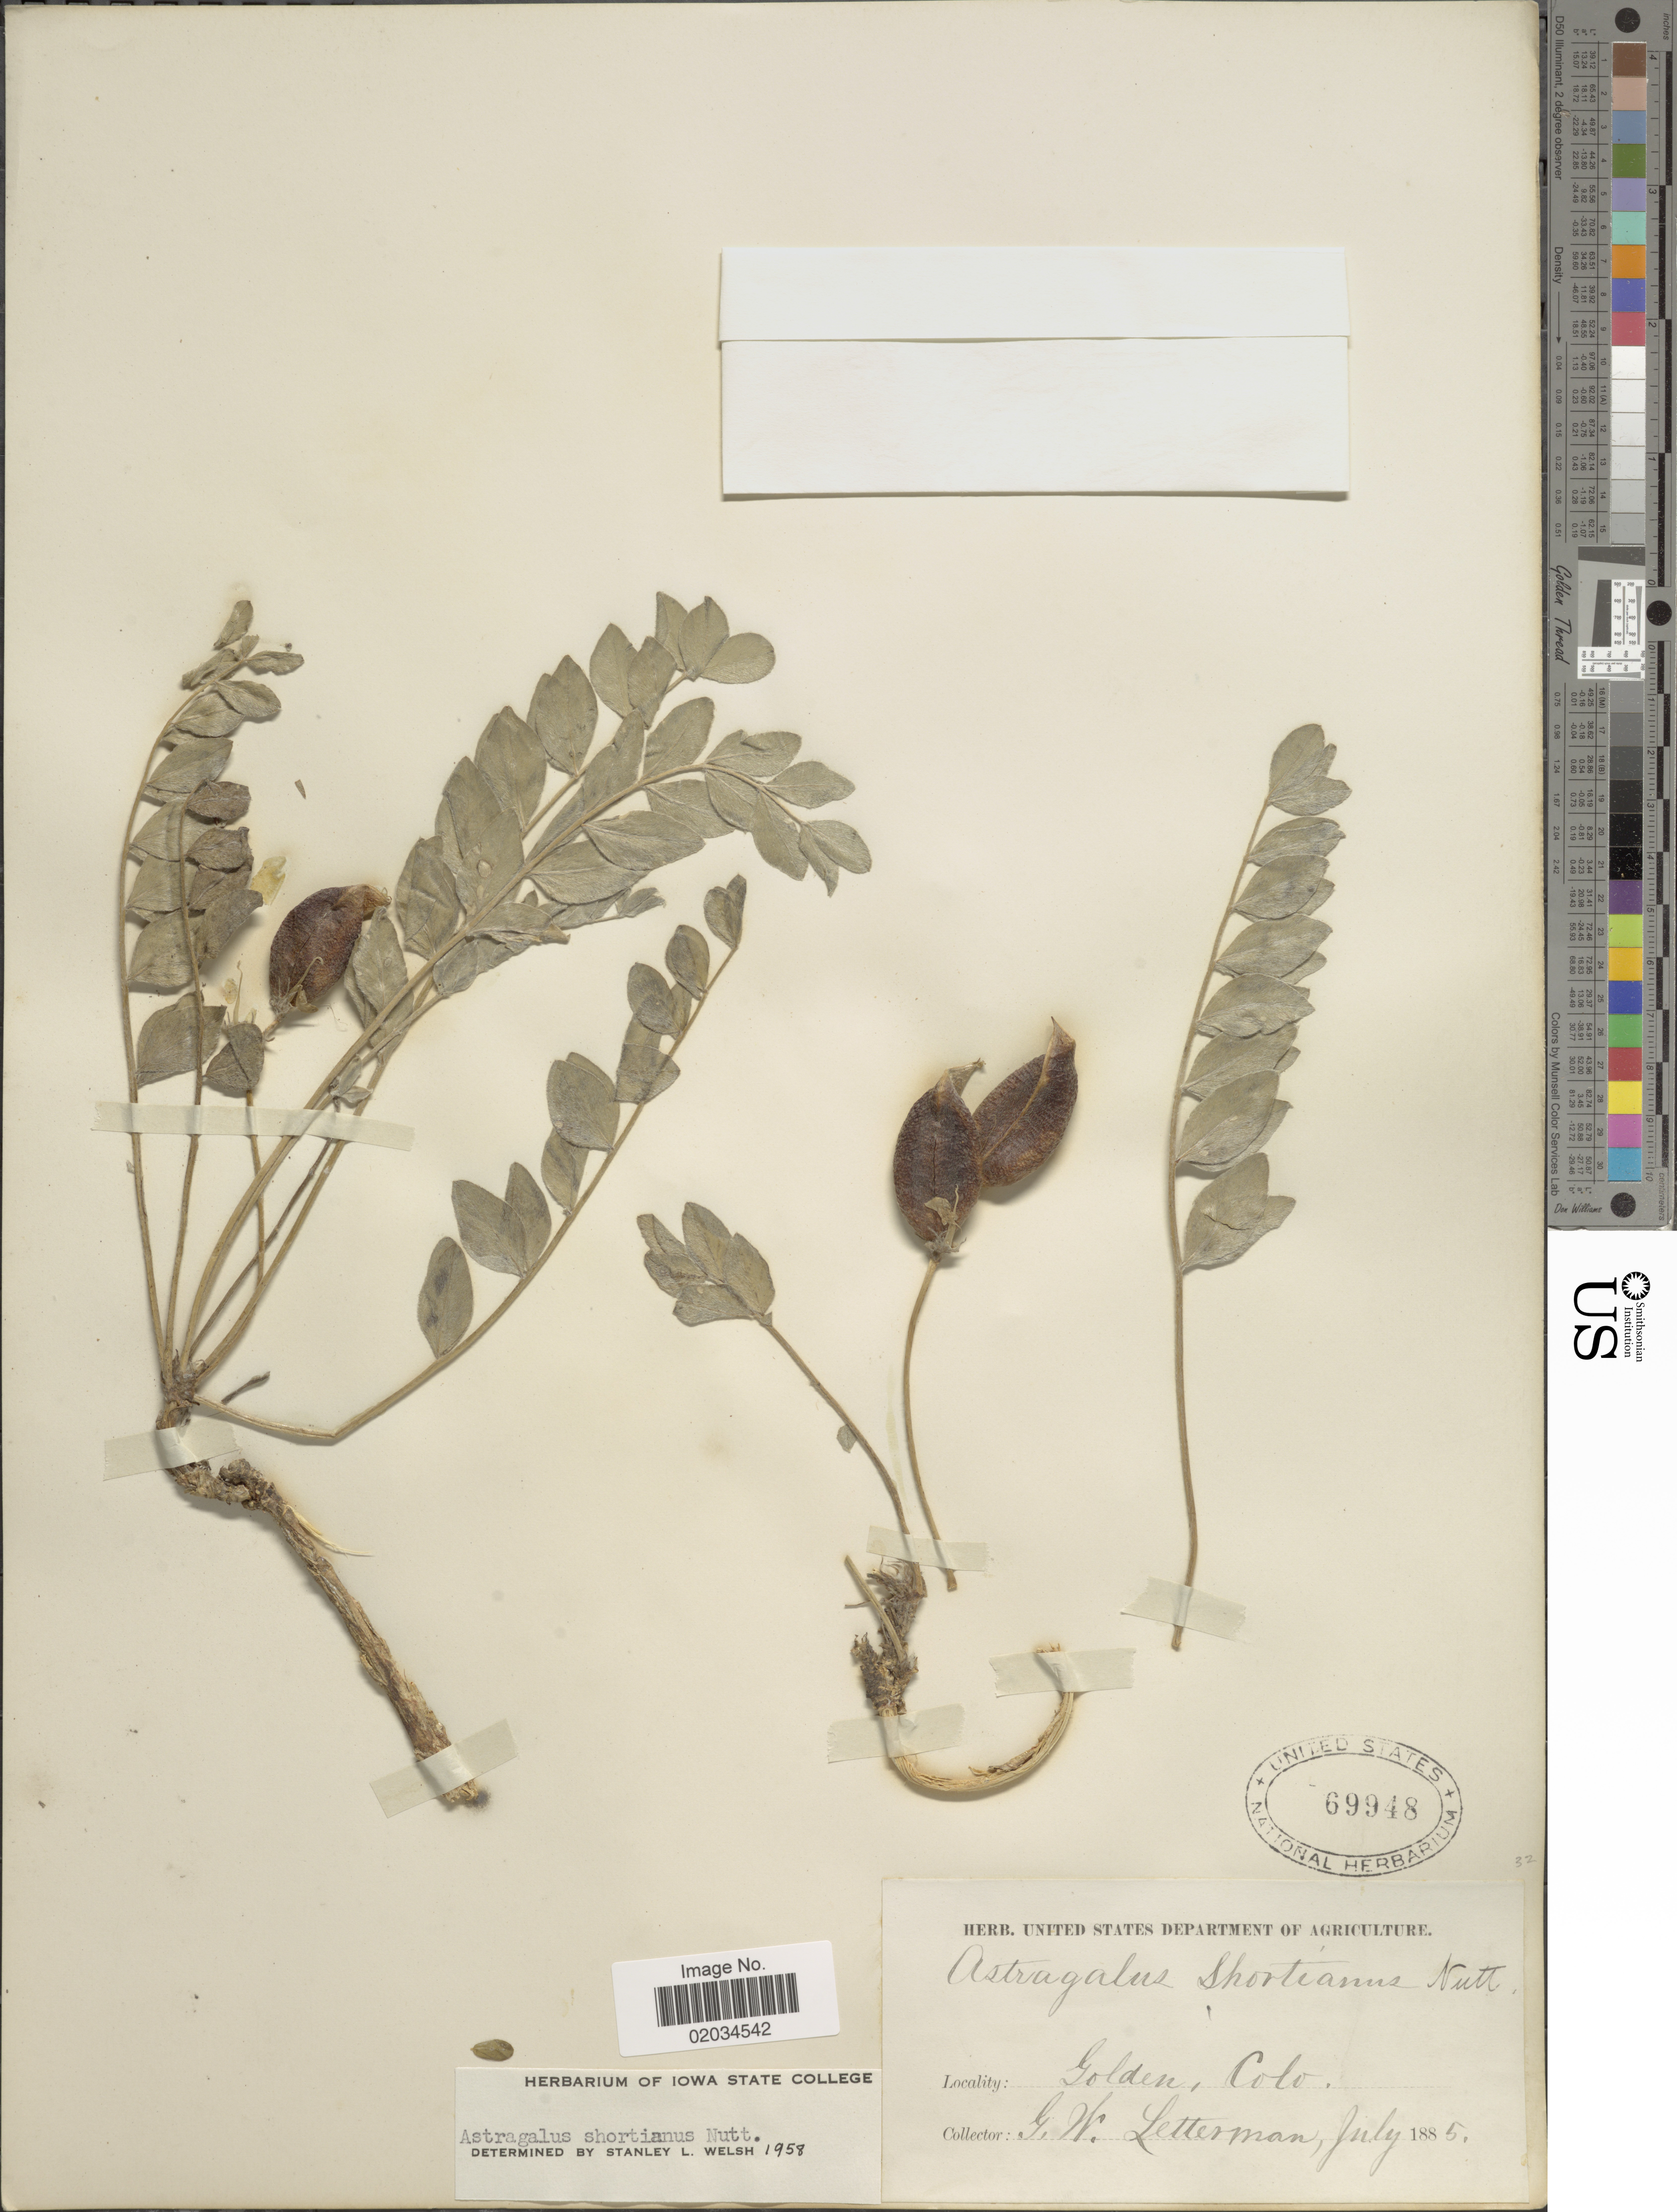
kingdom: Plantae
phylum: Tracheophyta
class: Magnoliopsida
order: Fabales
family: Fabaceae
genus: Astragalus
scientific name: Astragalus shortianus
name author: Nutt.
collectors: G. W. Letterman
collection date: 1885-07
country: United States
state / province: Colorado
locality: Golden.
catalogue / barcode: US 69948